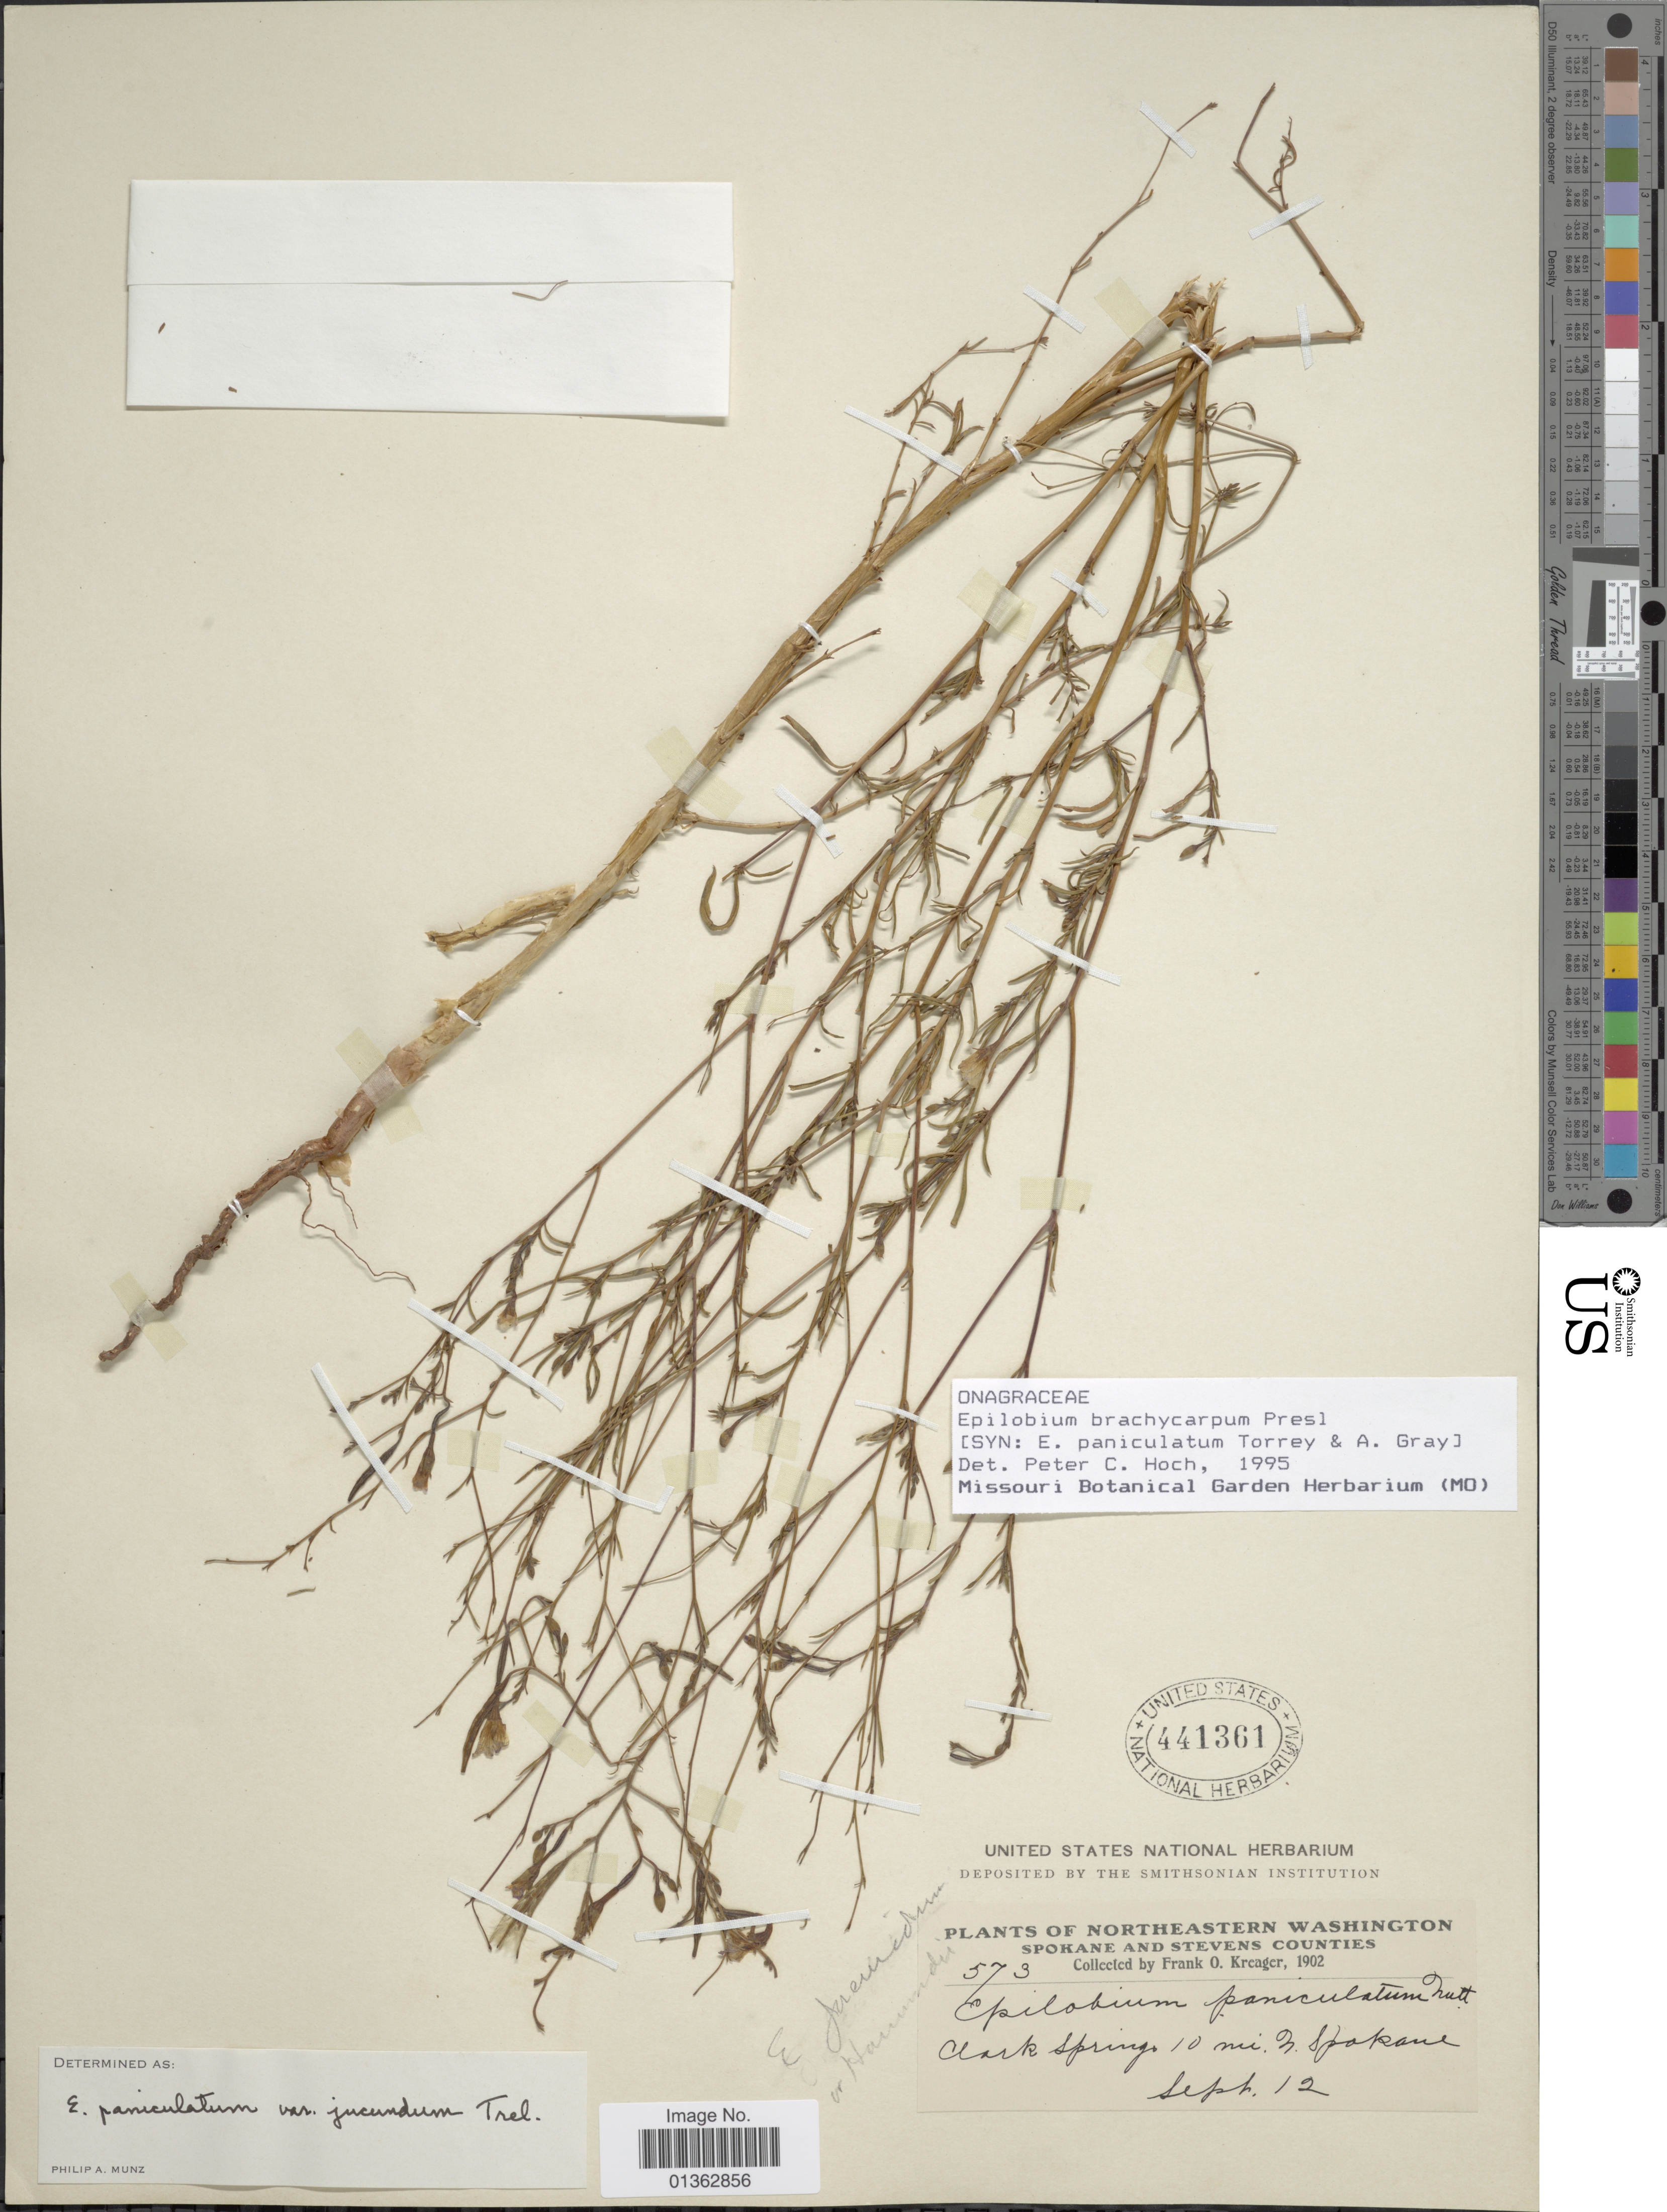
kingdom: Plantae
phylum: Tracheophyta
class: Magnoliopsida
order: Myrtales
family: Onagraceae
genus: Epilobium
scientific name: Epilobium brachycarpum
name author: C. Presl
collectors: F. Kreager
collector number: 573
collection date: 1902-09-12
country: United States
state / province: Washington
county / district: Spokane / Stevens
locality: Northeastern Washington. Spokane and Stevens Counties. Clark Springs 10 mi. N. Spakane.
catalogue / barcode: US 441361